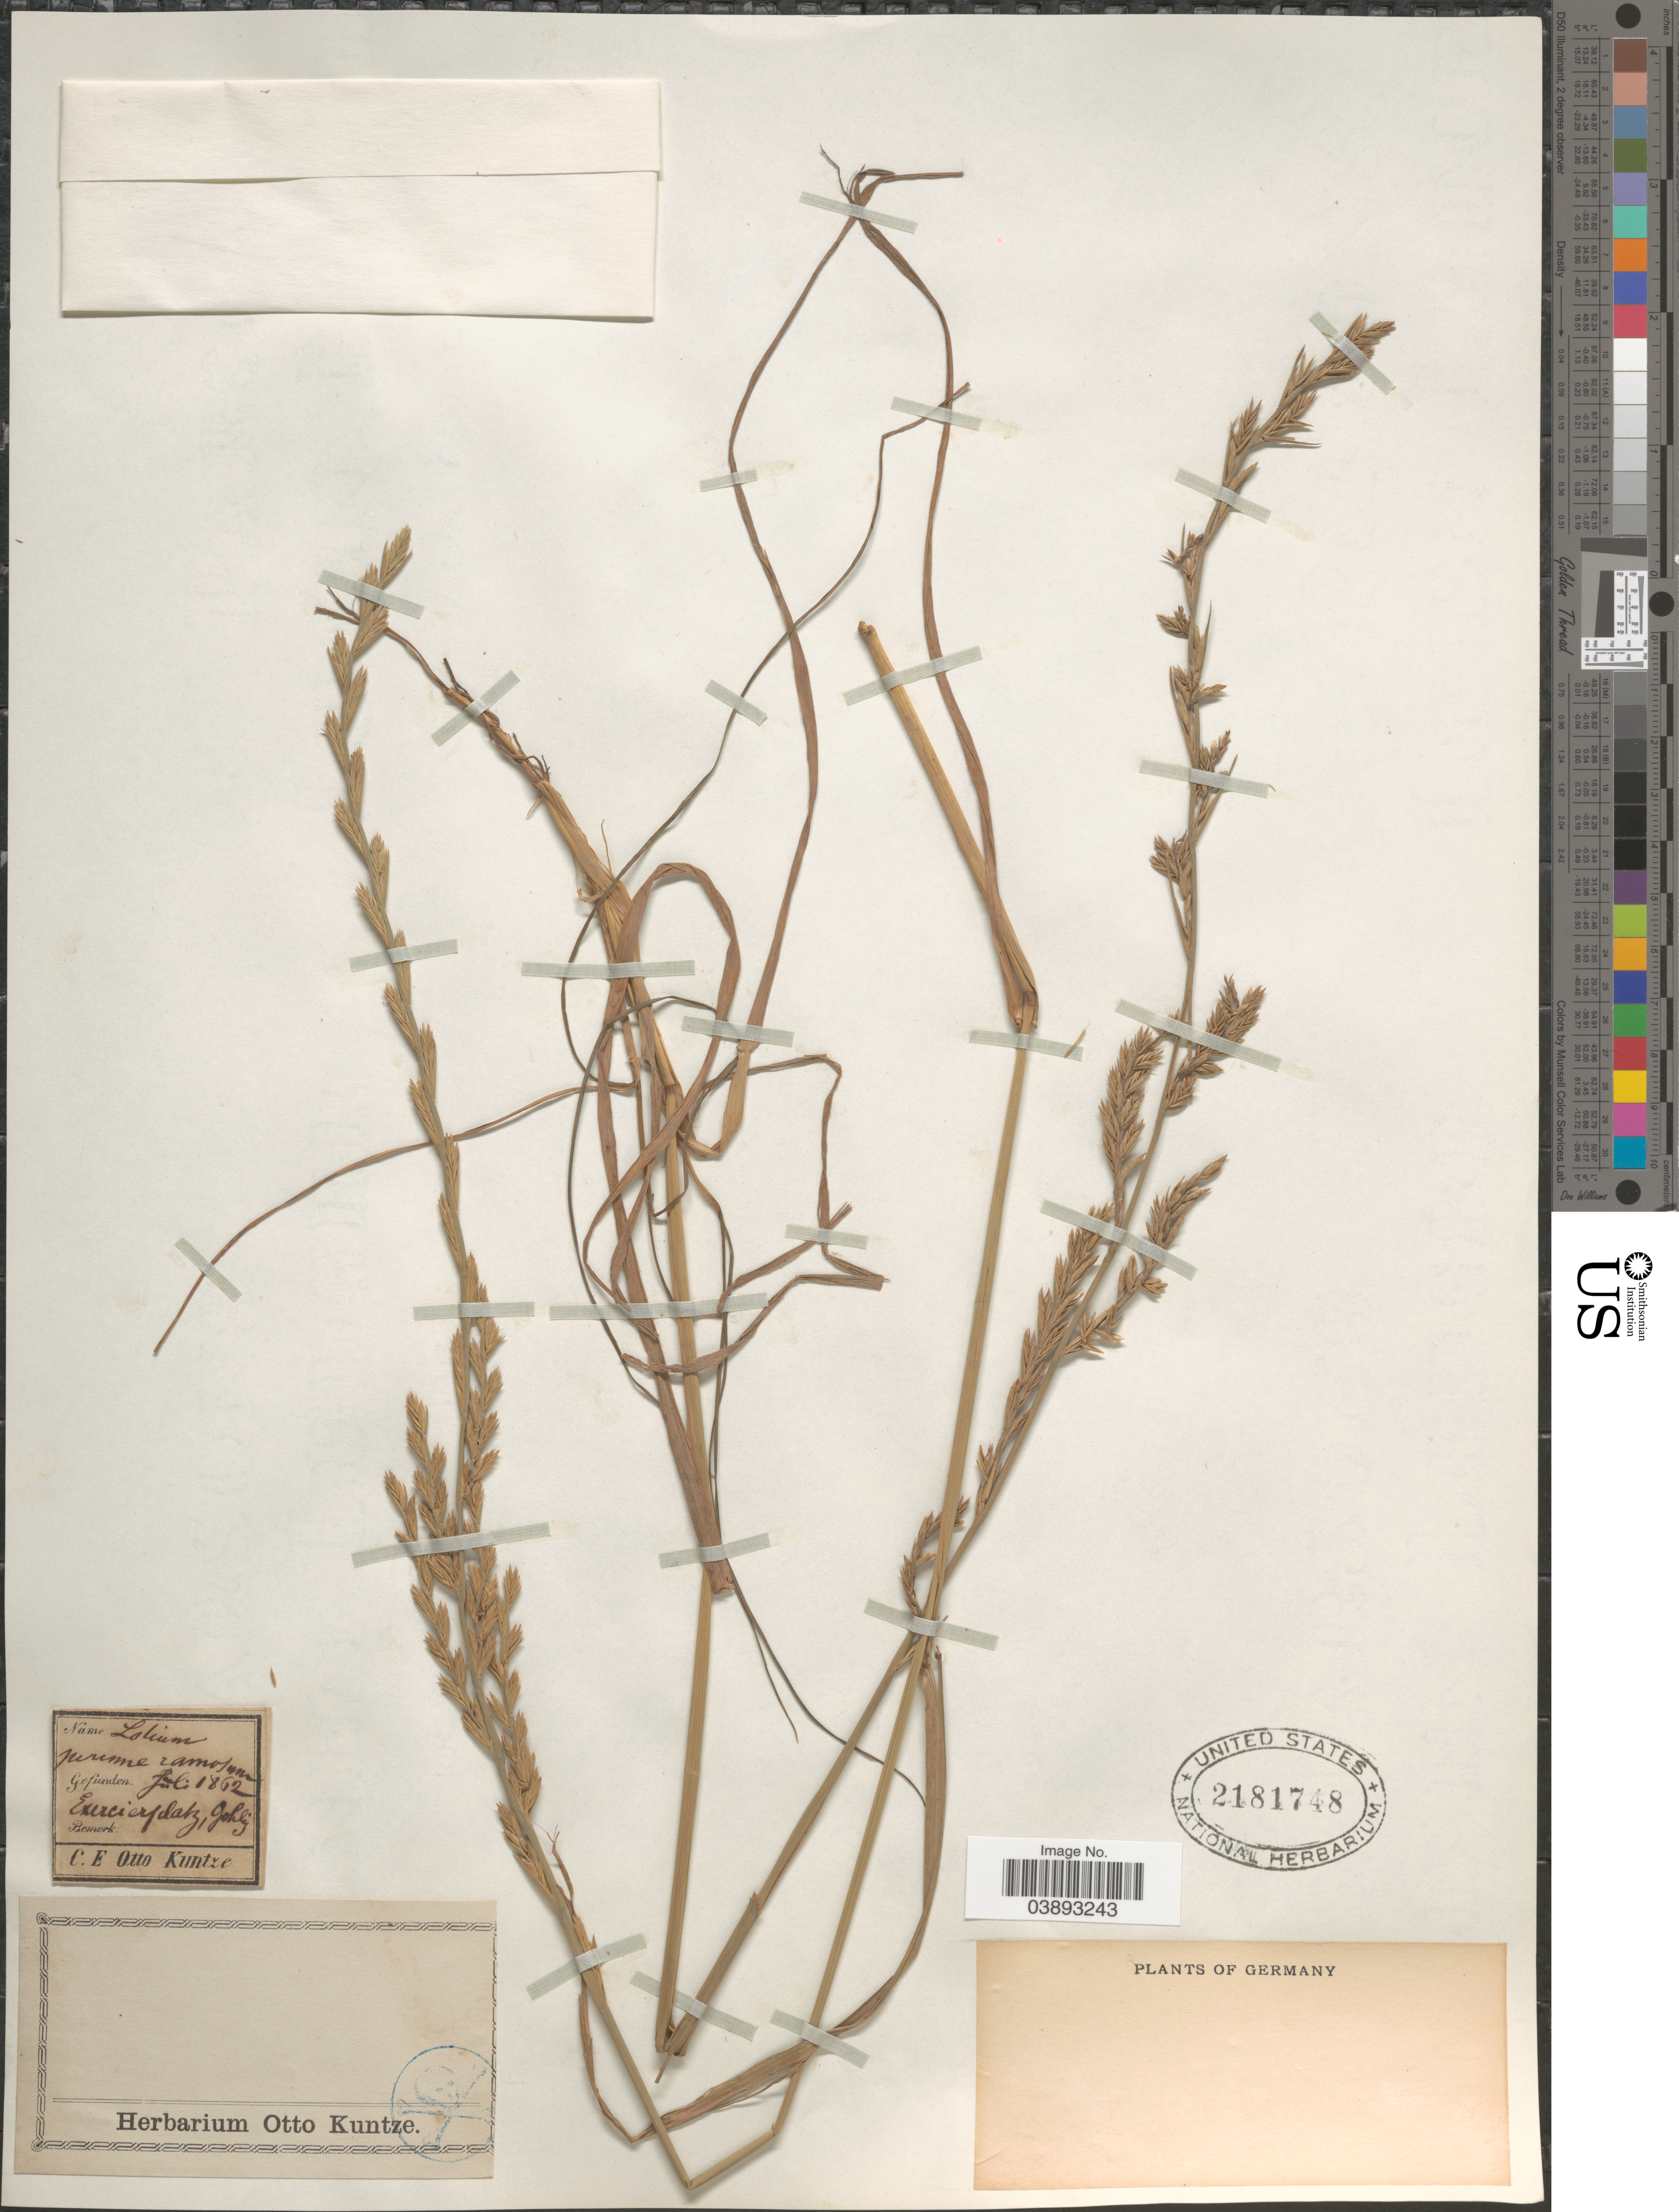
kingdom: Plantae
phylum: Tracheophyta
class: Liliopsida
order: Poales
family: Poaceae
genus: Lolium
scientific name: Lolium perenne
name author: L.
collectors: C.E.O. Kuntze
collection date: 1862-07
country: Germany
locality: Exercierfdatz, Johly. [interpreted]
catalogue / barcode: US 2181748